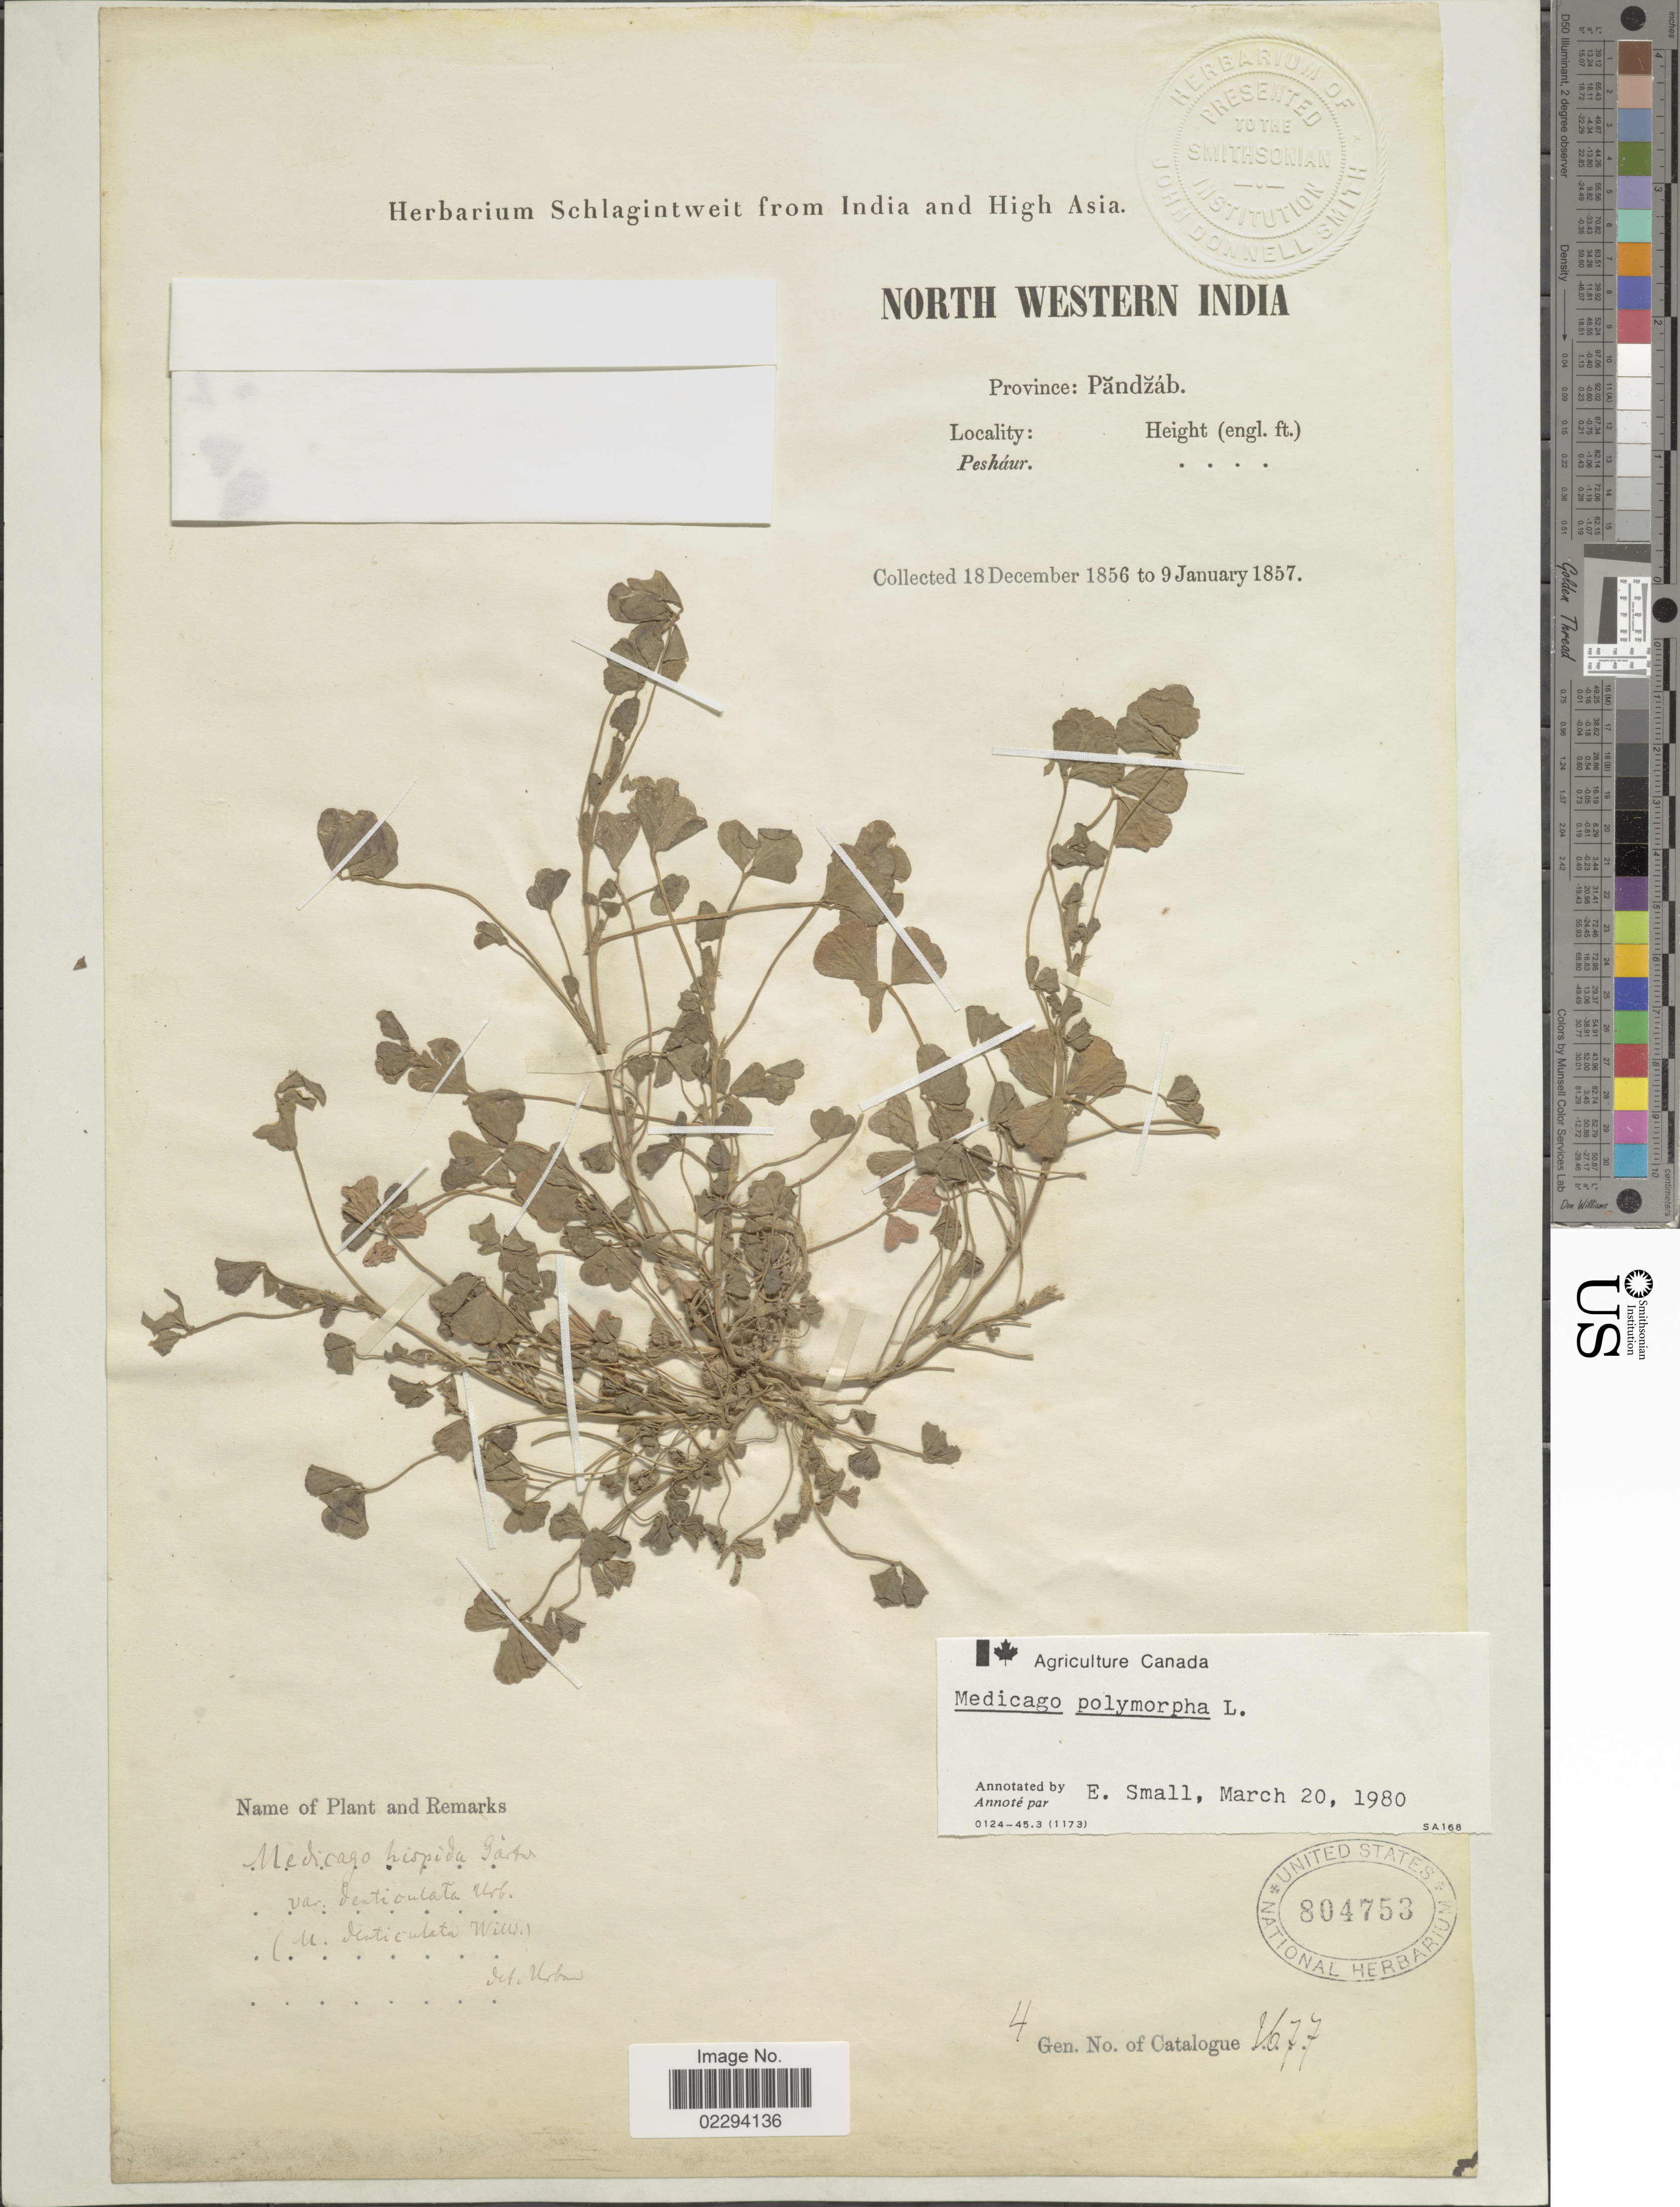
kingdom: Plantae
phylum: Tracheophyta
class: Magnoliopsida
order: Fabales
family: Fabaceae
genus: Medicago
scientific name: Medicago polymorpha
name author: L.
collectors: ex herb. Schlagintweit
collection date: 1856-12-18/1957-01-09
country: India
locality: North Western India. Provincde: Pandzáb. Pesháur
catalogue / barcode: US 804753